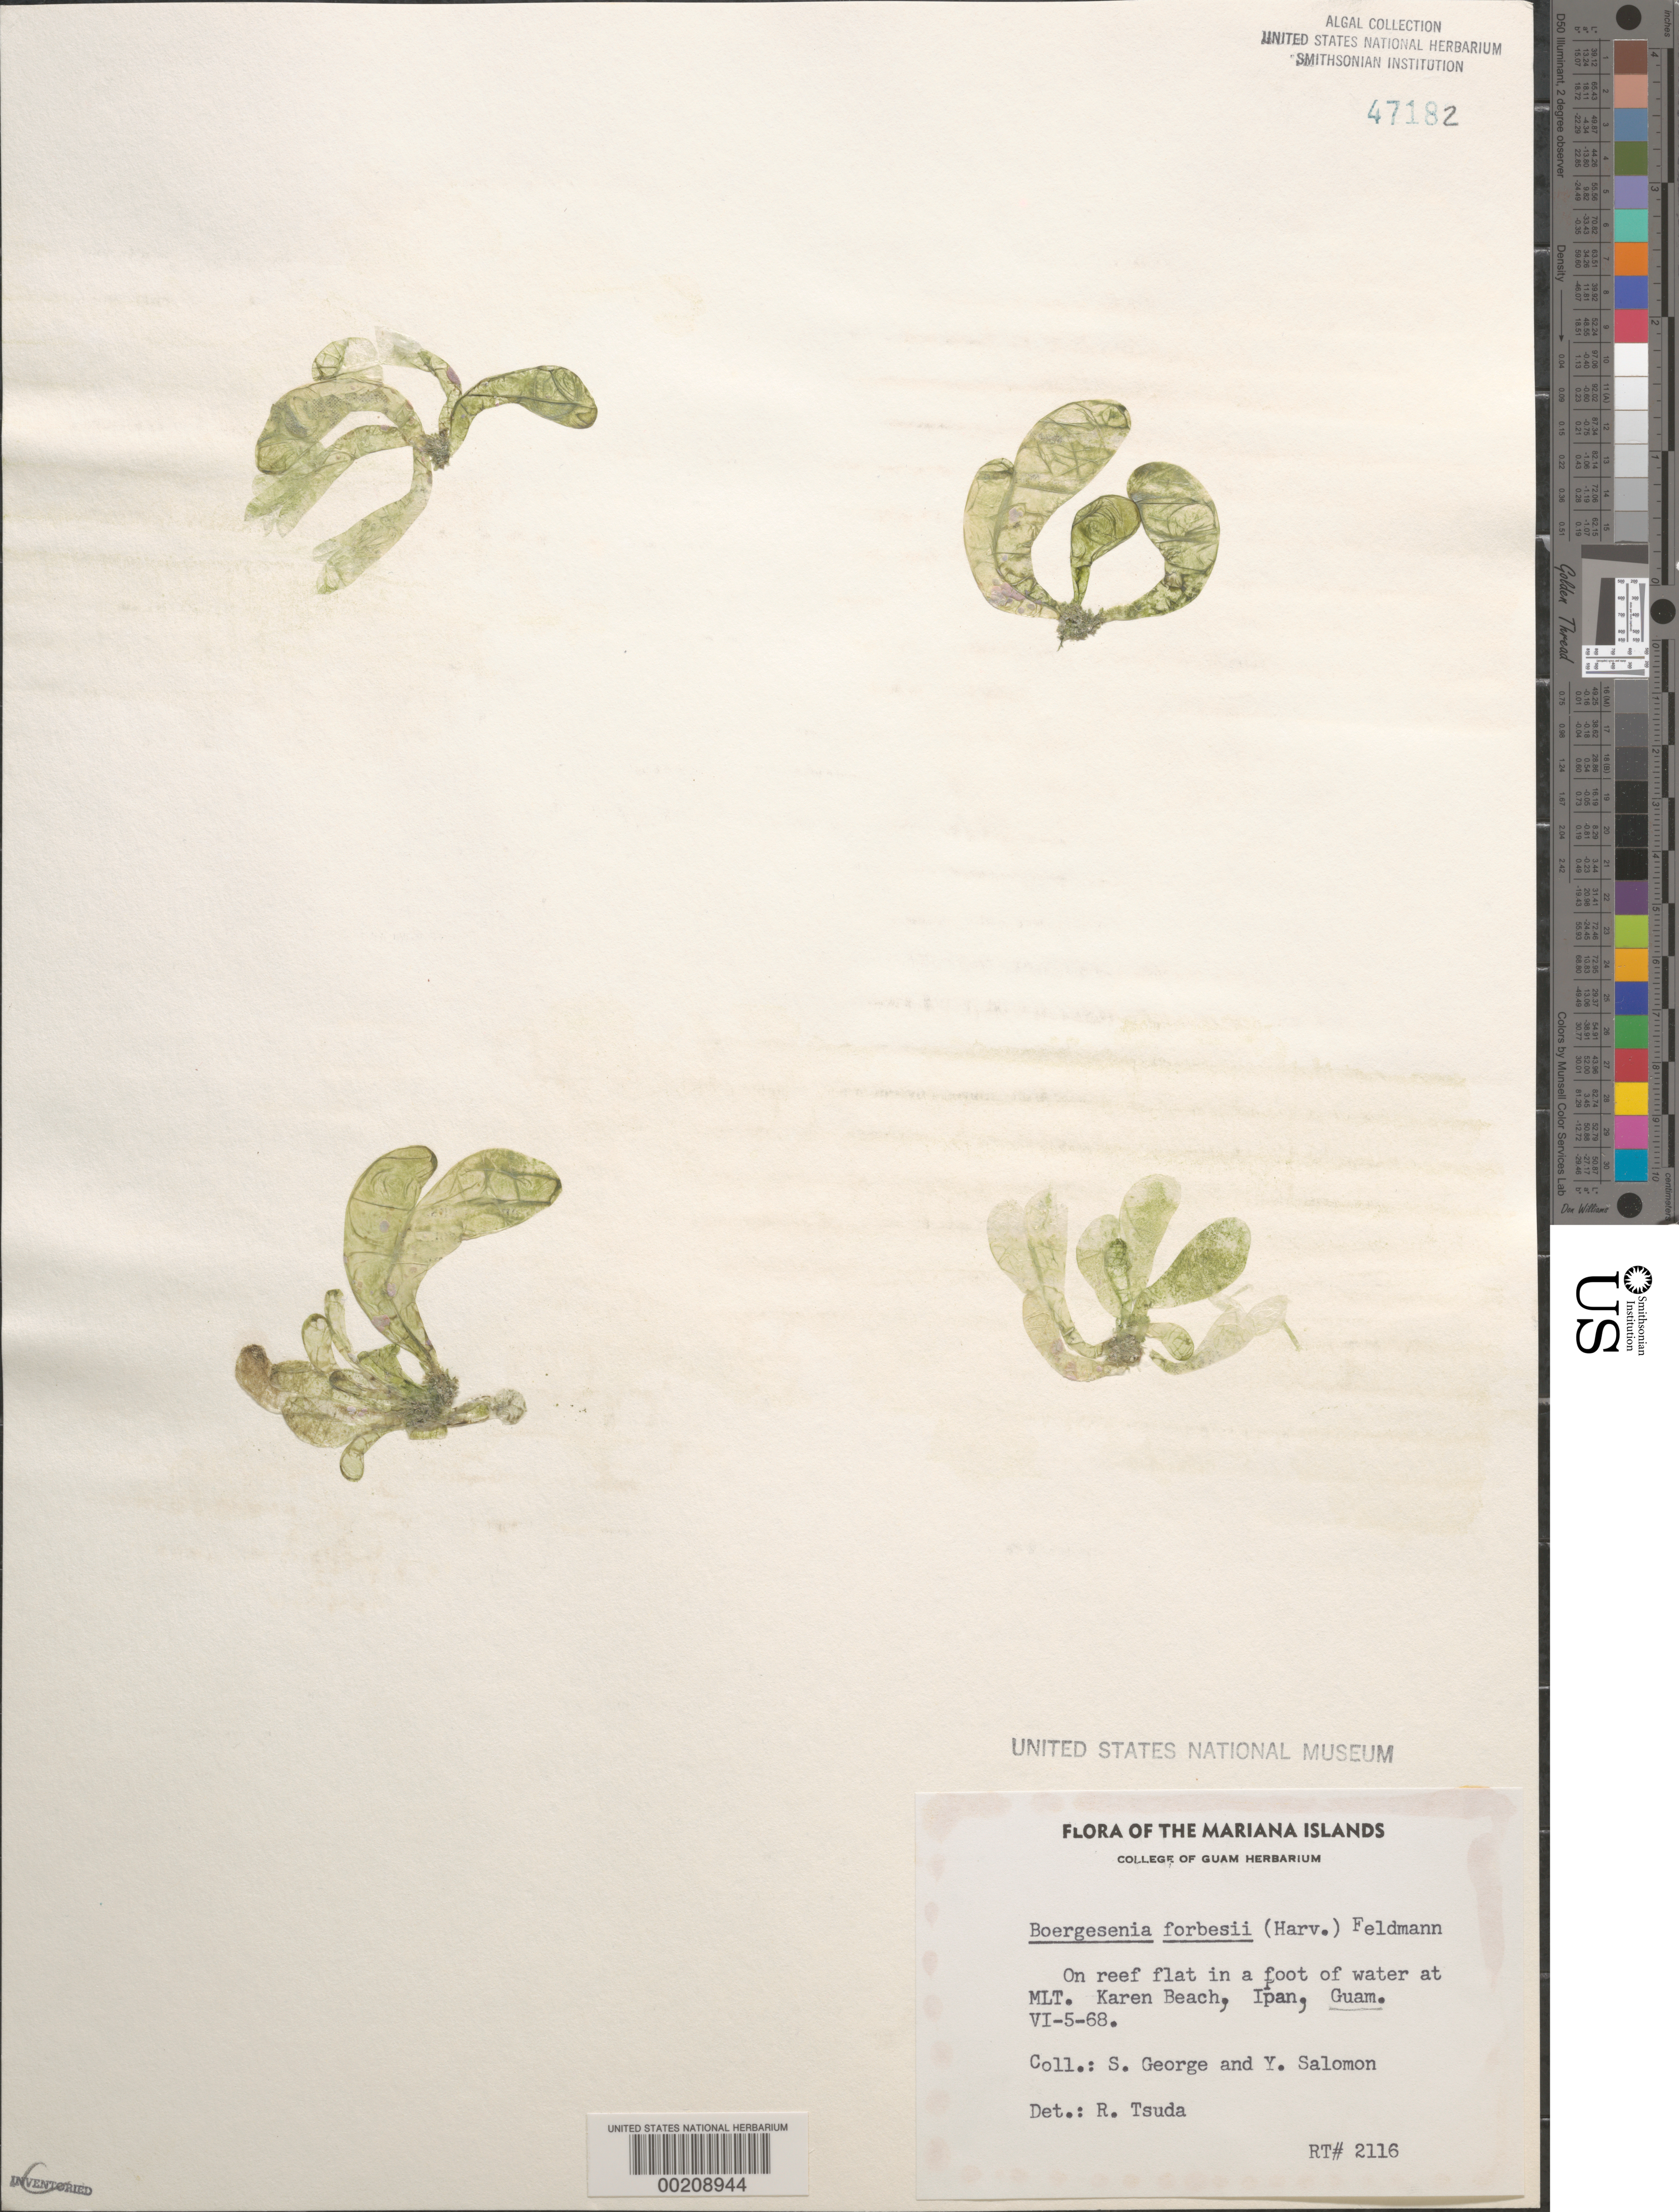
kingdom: Plantae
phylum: Chlorophyta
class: Ulvophyceae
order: Siphonocladales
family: Siphonocladaceae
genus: Boergesenia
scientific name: Boergesenia forbesii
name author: (Feldmann) Harv.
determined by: Tsuda, R. T.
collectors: S. George & Y. Salomon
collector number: Rt 2116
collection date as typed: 05 Jun 1968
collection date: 1968-06-05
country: Guam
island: Guam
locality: Karen Beach, Ipan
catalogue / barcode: US 47182